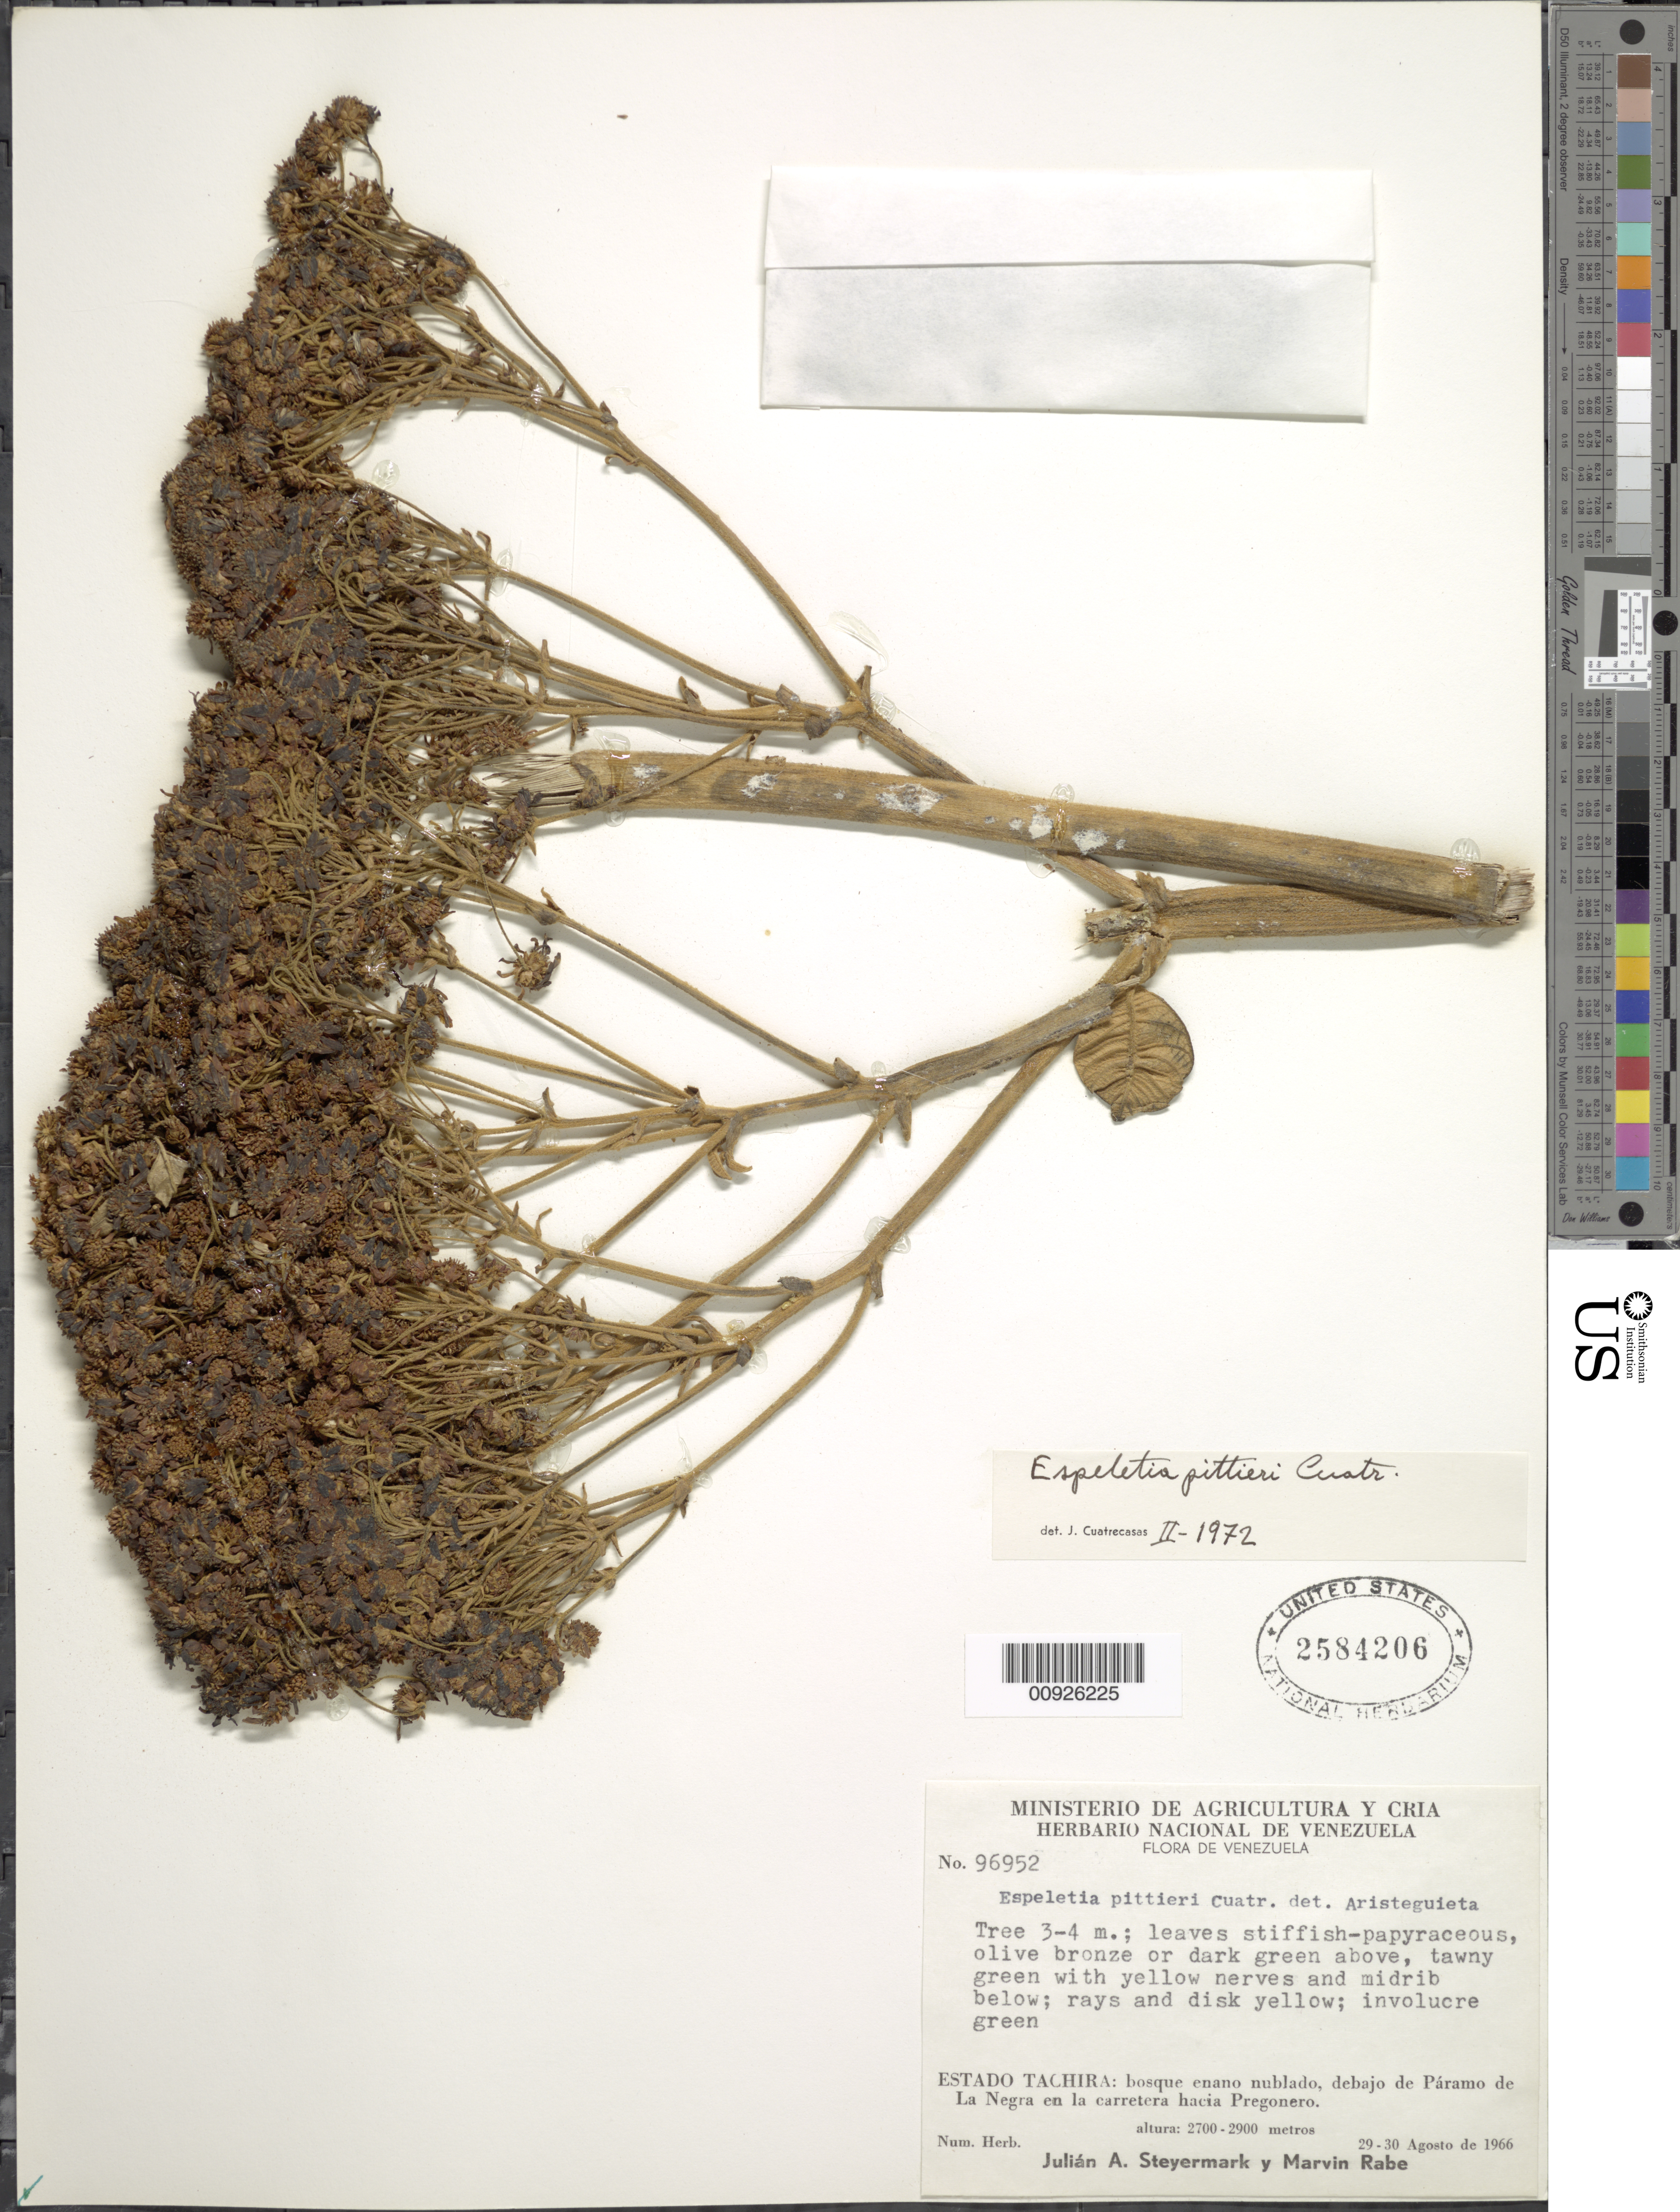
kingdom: Plantae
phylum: Tracheophyta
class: Magnoliopsida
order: Asterales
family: Asteraceae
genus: Carramboa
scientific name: Carramboa badilloi var. pittieri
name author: (Cuatrec.) Cuatrec.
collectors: J. Steyermark & M. Rabe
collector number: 96952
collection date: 1966-08-29/1966-08-30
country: Venezuela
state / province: Tachira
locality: Bosque enano nublado, debajo de Paramo de La Negra en la carretera hacia Pregonero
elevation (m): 2700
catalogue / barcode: US 2584206